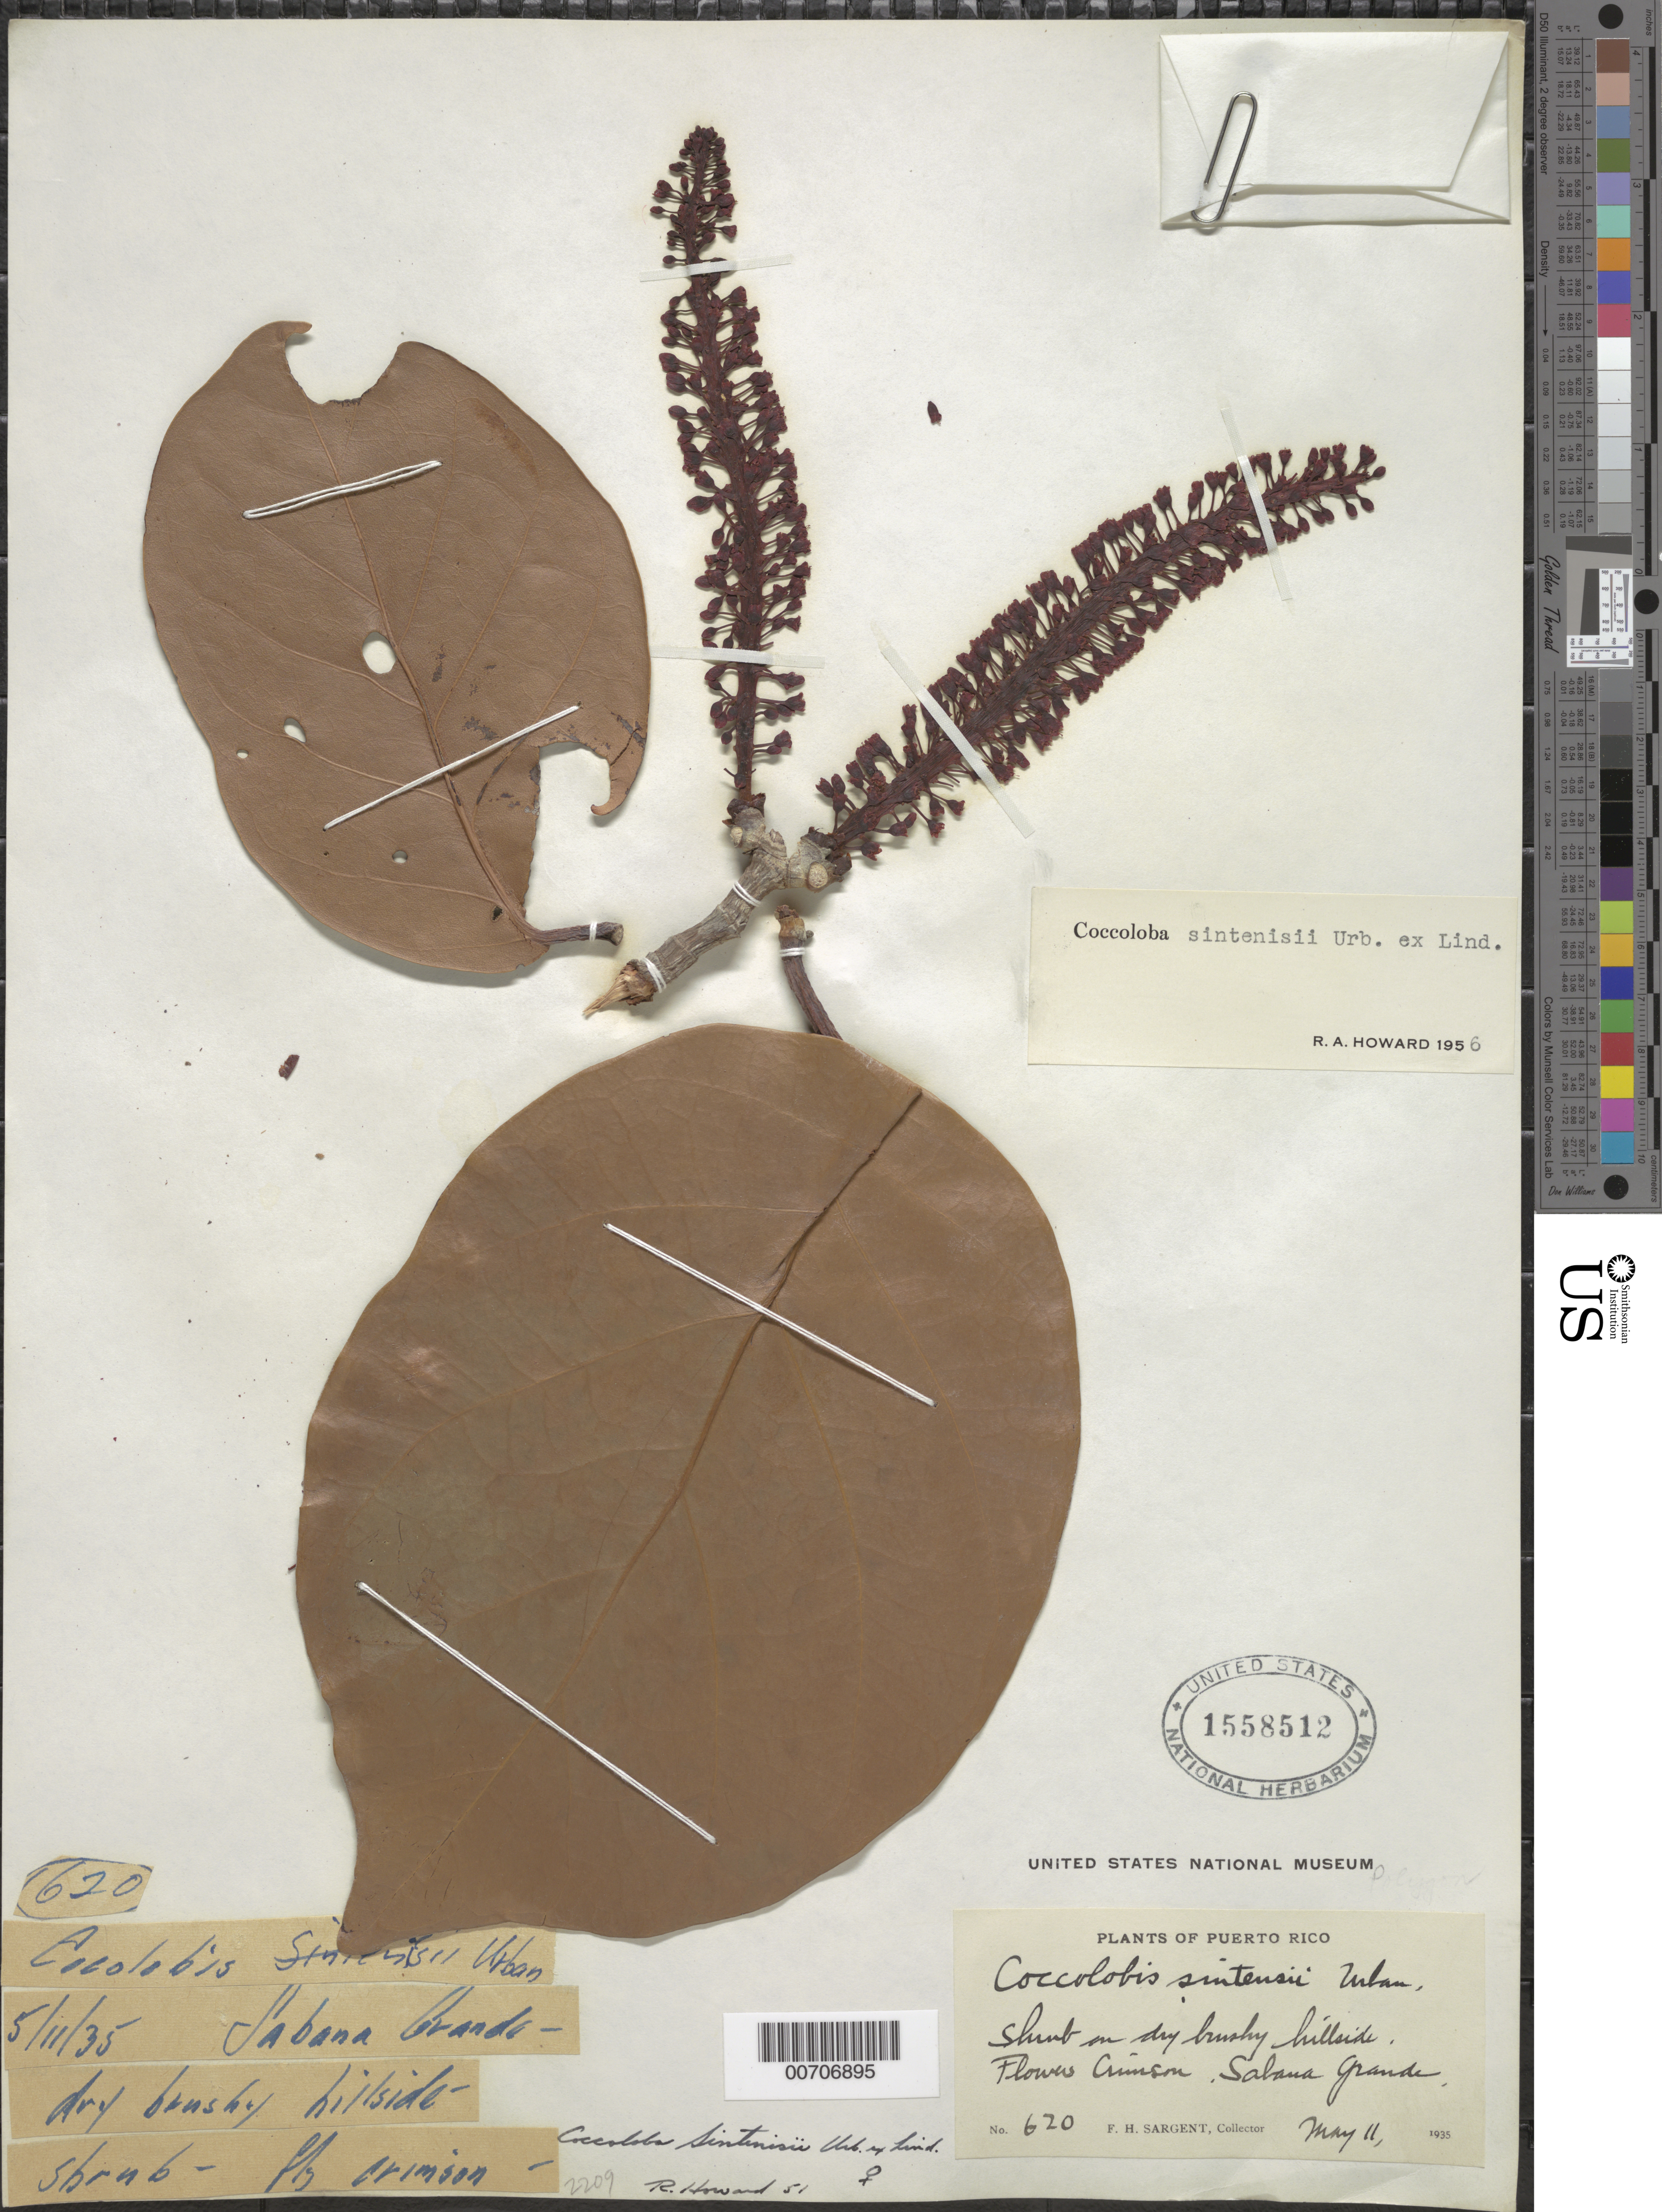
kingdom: Plantae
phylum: Tracheophyta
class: Magnoliopsida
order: Caryophyllales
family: Polygonaceae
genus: Coccoloba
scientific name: Coccoloba sintenisii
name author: Urb. & Linden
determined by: Howard, R. A.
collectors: F. H. Sargent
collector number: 620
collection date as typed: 11 May 1935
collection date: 1935-05-11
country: Puerto Rico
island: Greater Antilles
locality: Sabana Grande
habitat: Dry bushy hillside.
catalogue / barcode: US 1558512